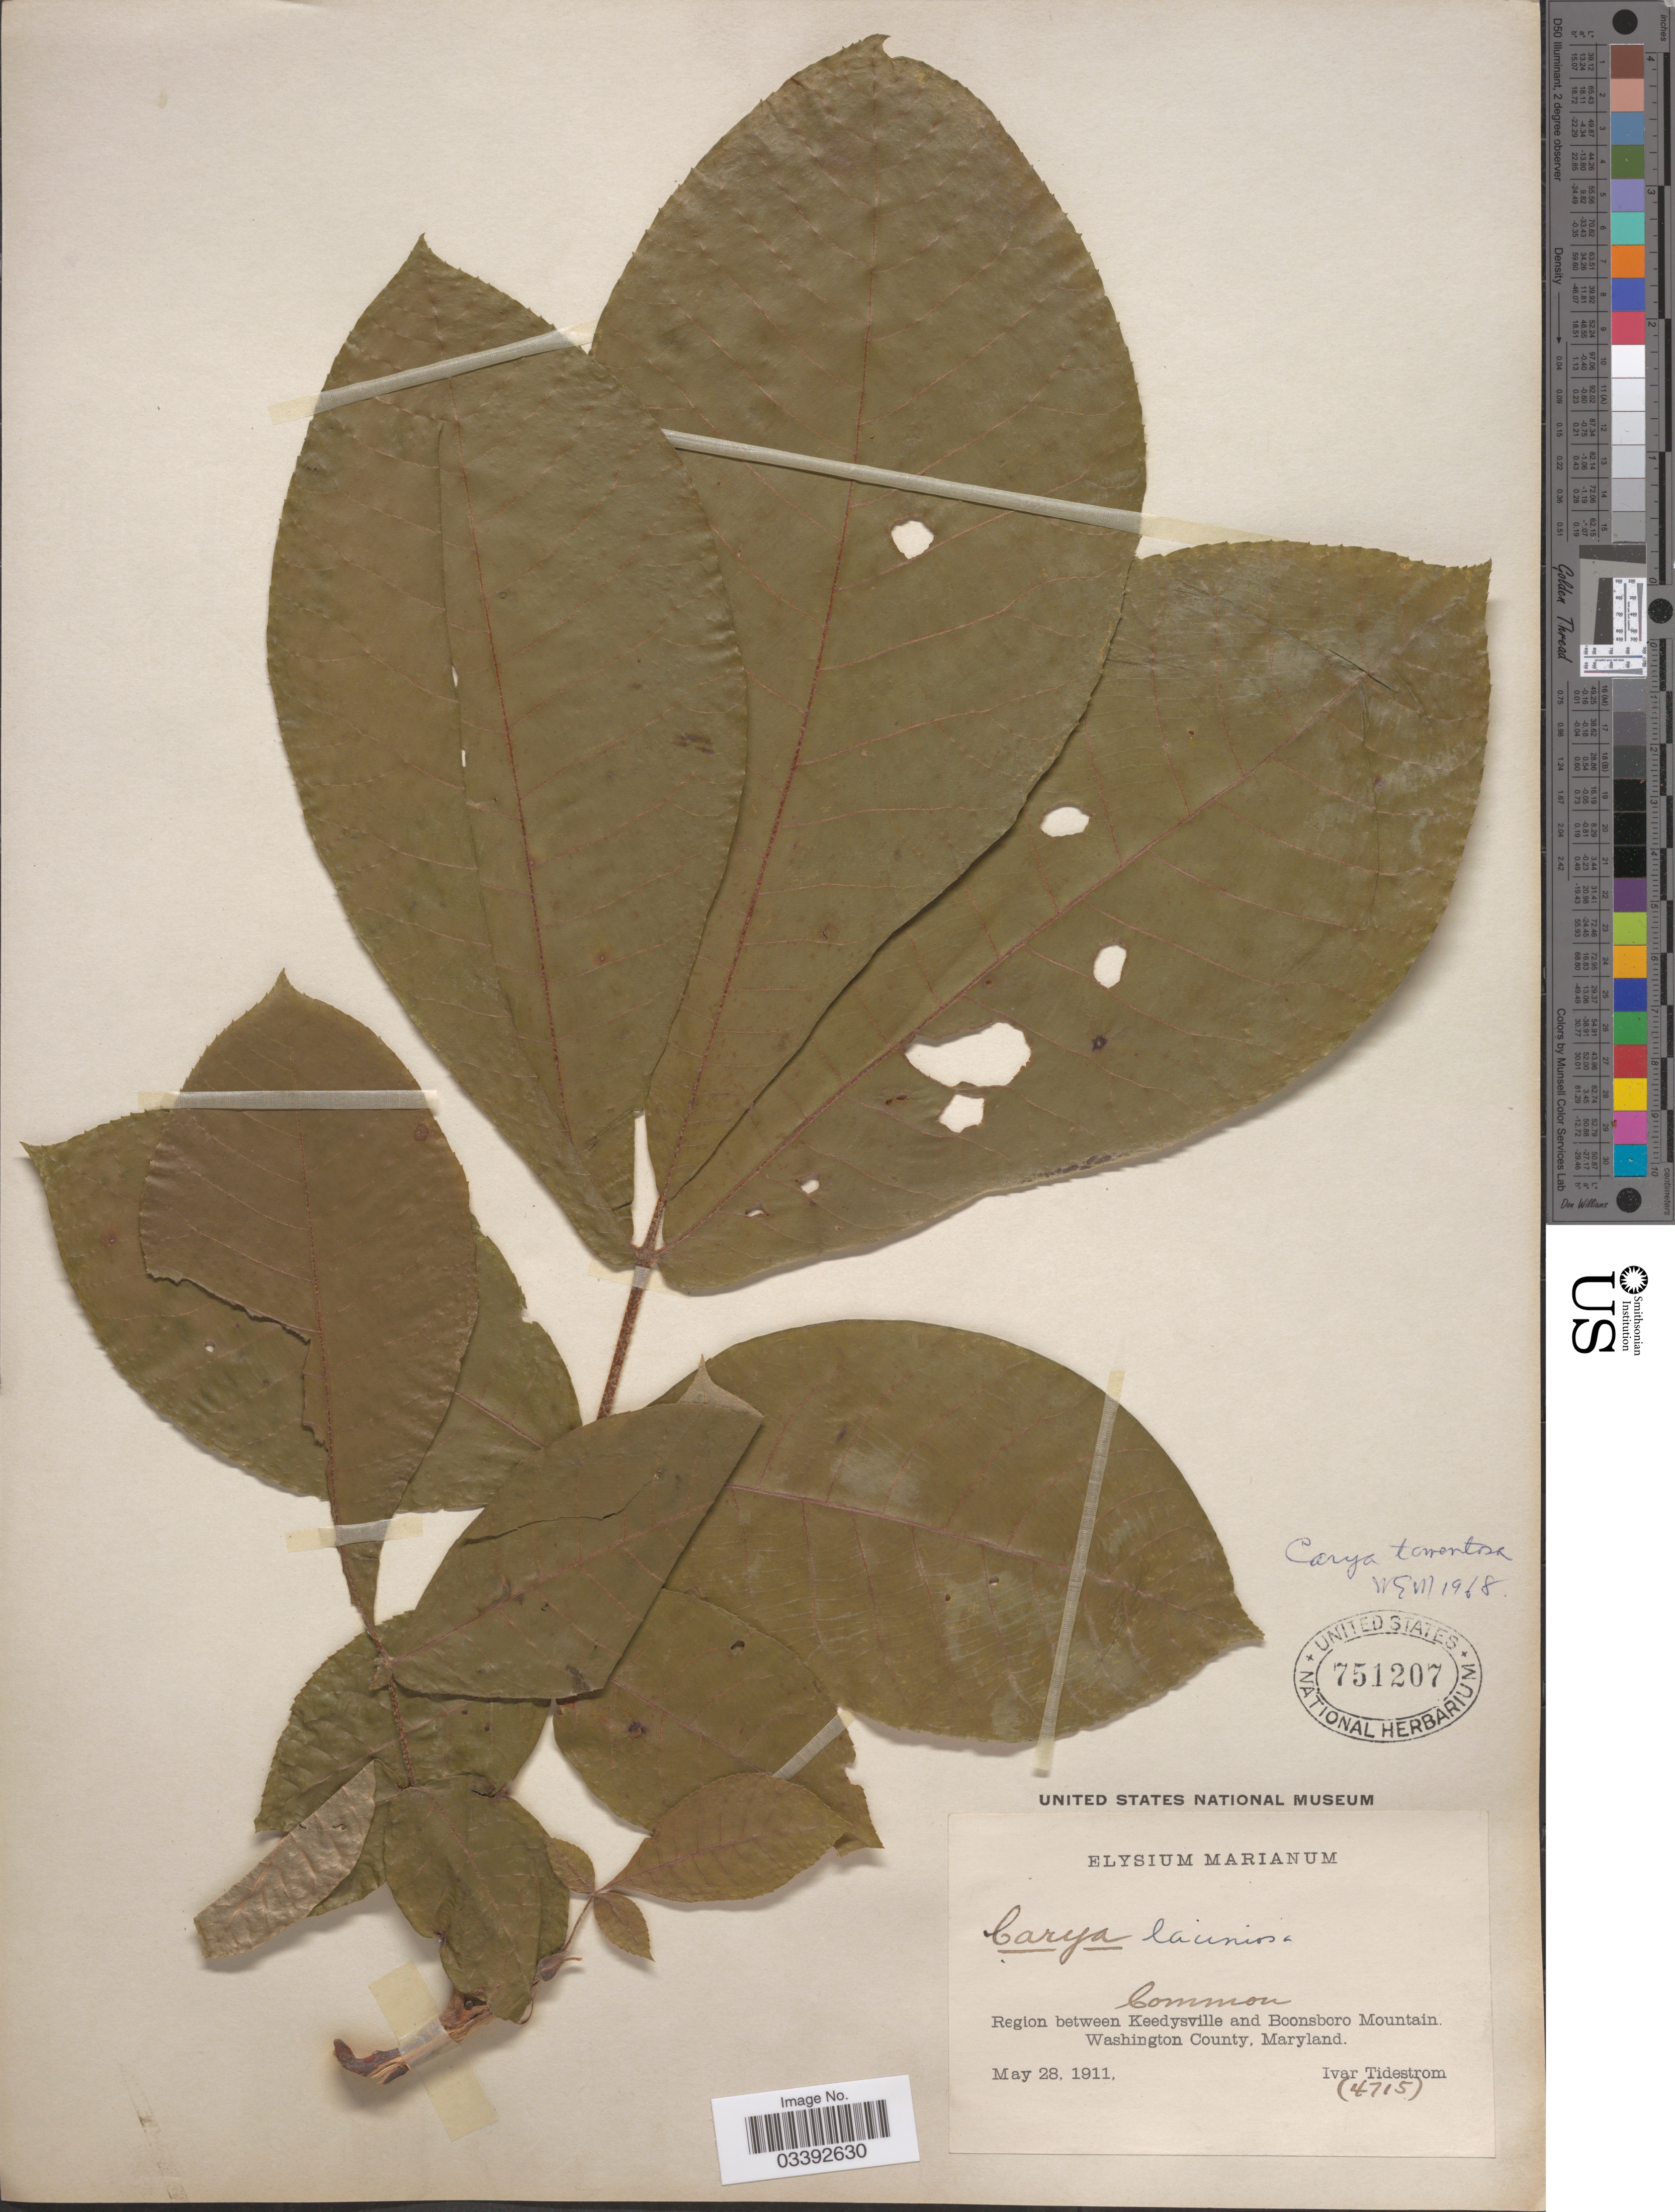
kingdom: Plantae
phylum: Tracheophyta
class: Magnoliopsida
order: Fagales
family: Juglandaceae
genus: Carya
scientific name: Carya tomentosa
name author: (Lam.) Nutt.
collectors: I. F. Tidestrom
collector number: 4715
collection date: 1911-05-28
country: United States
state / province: Maryland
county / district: Washington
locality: Region between Keedysville and Boonsboro Mountain. Washington County.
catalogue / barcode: US 751207